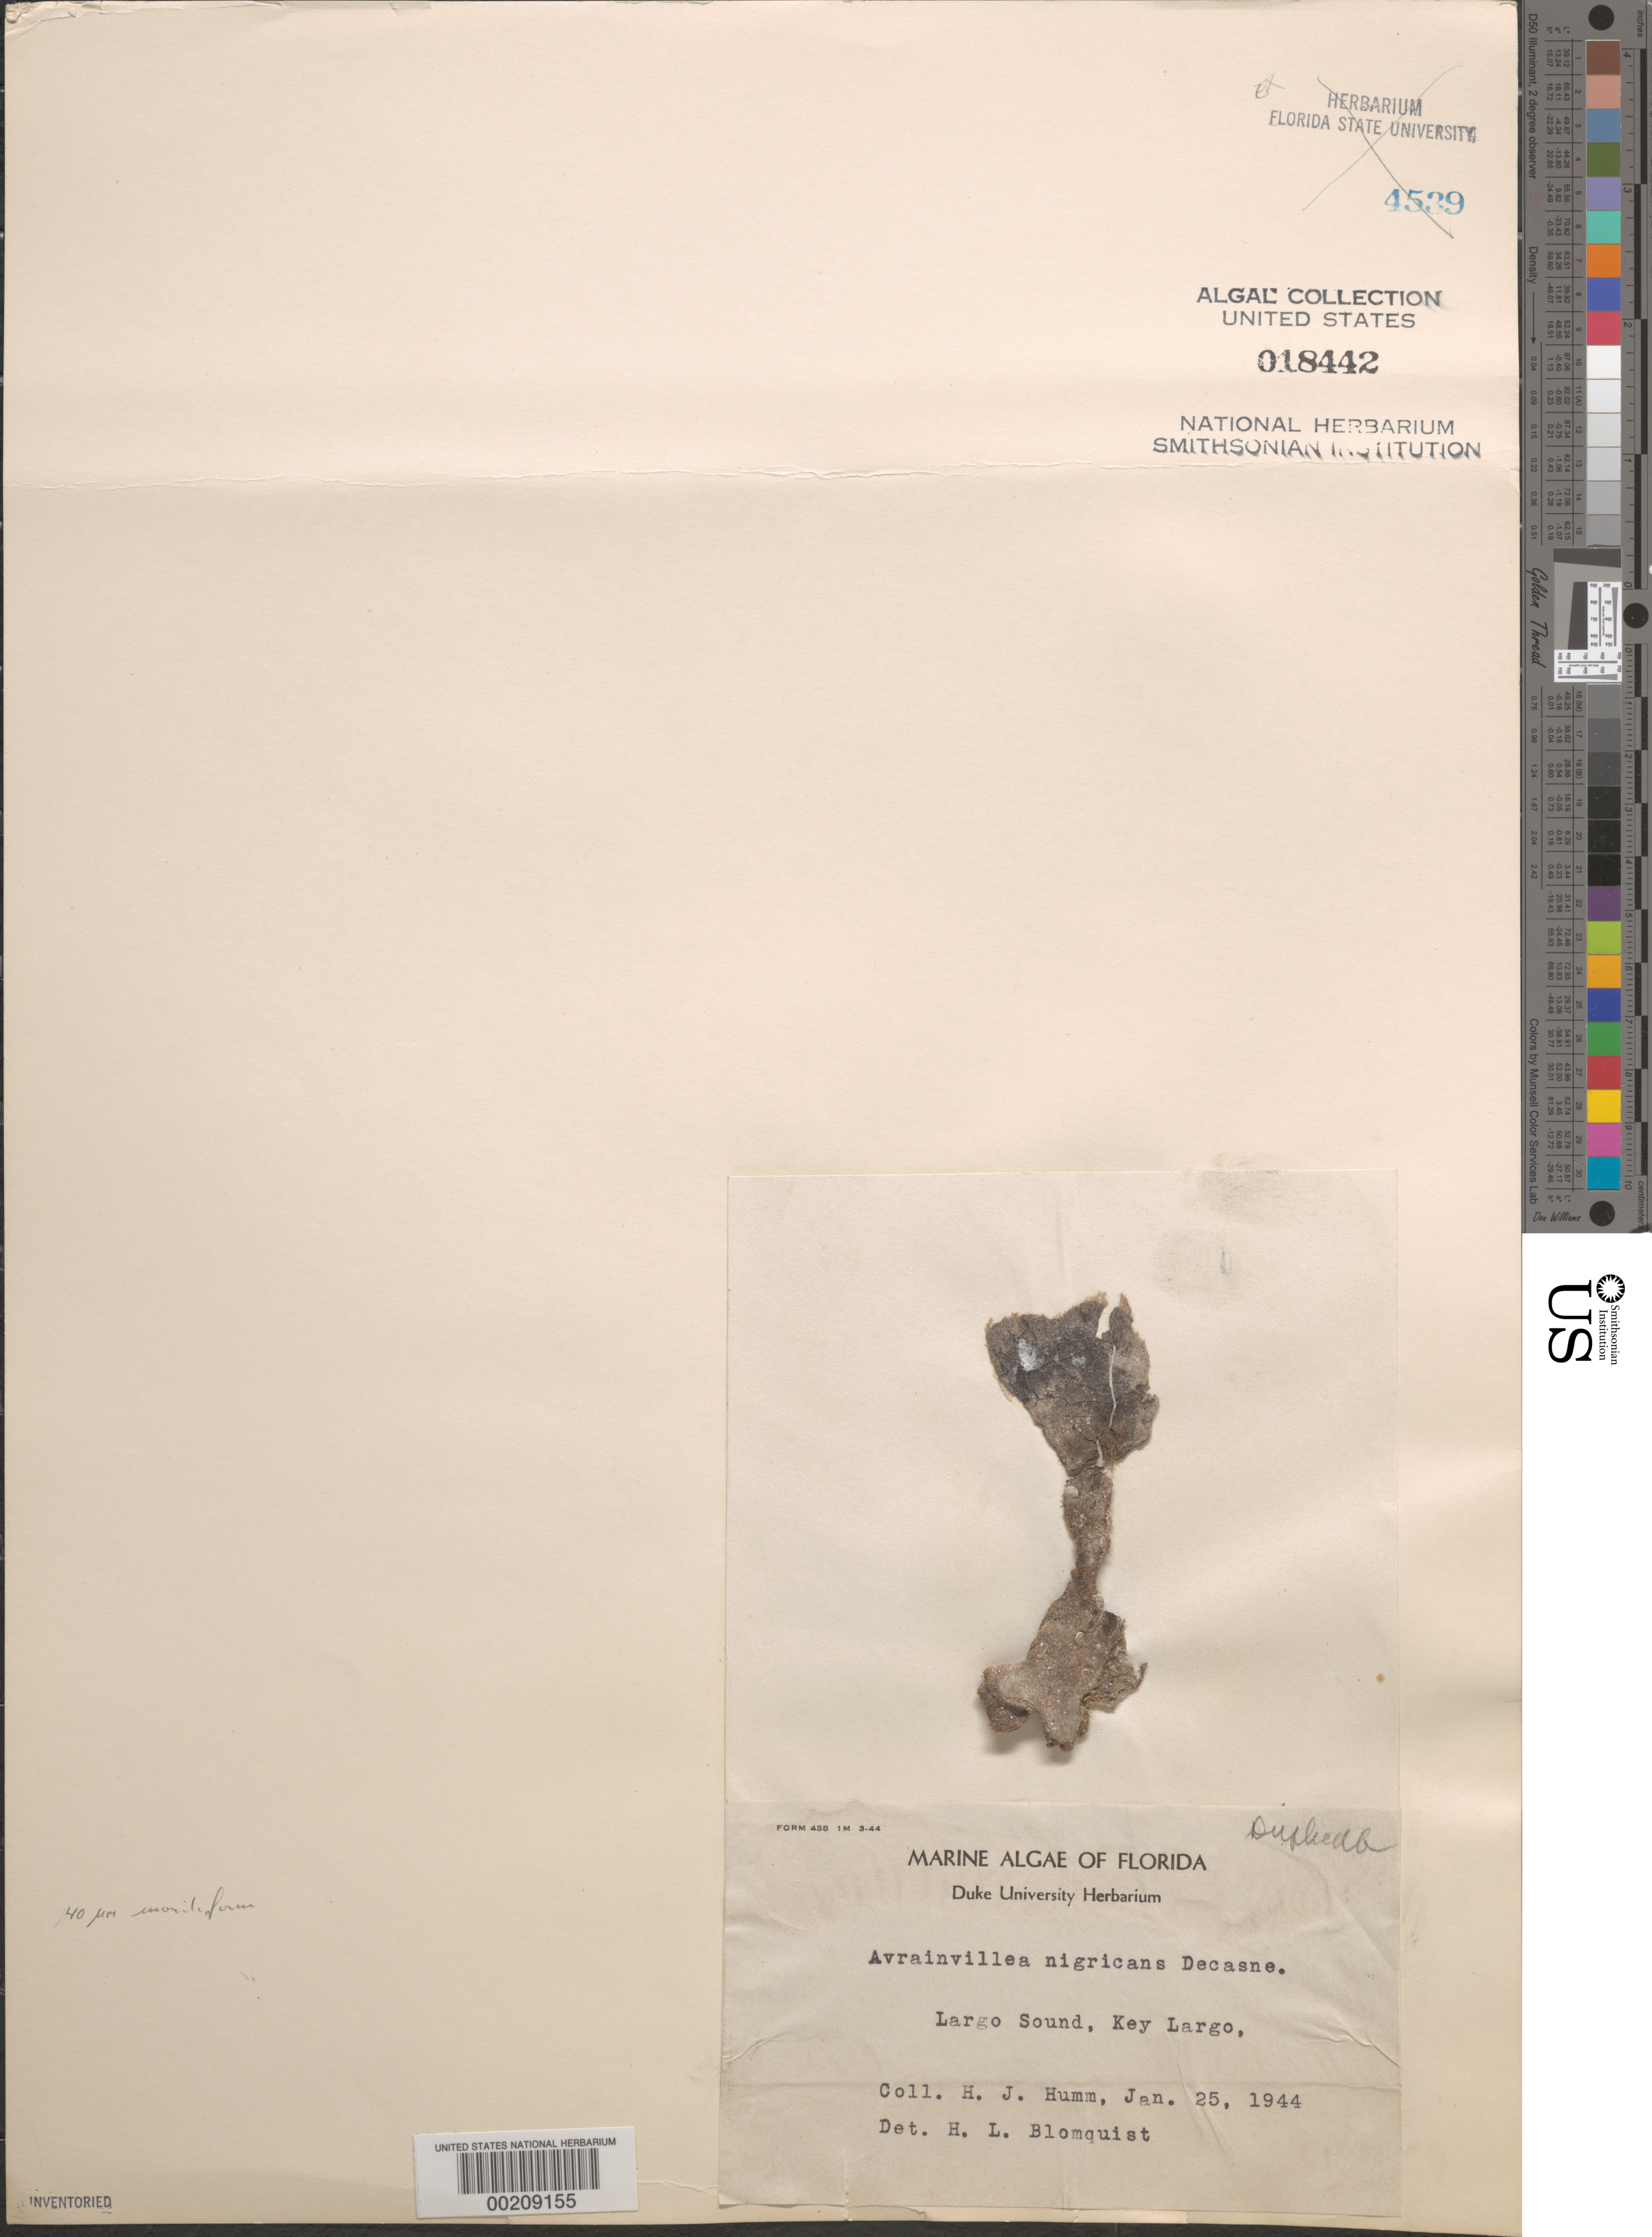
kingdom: Plantae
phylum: Chlorophyta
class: Ulvophyceae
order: Bryopsidales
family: Dichotomosiphonaceae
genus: Avrainvillea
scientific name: Avrainvillea nigricans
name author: Decne.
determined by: Blomquist, H. L.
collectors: H. J. Humm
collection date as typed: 25 Jan 1944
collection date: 1944-01-25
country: United States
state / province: Florida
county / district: Monroe County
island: Key Largo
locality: Largo Sound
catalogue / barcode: US 18442